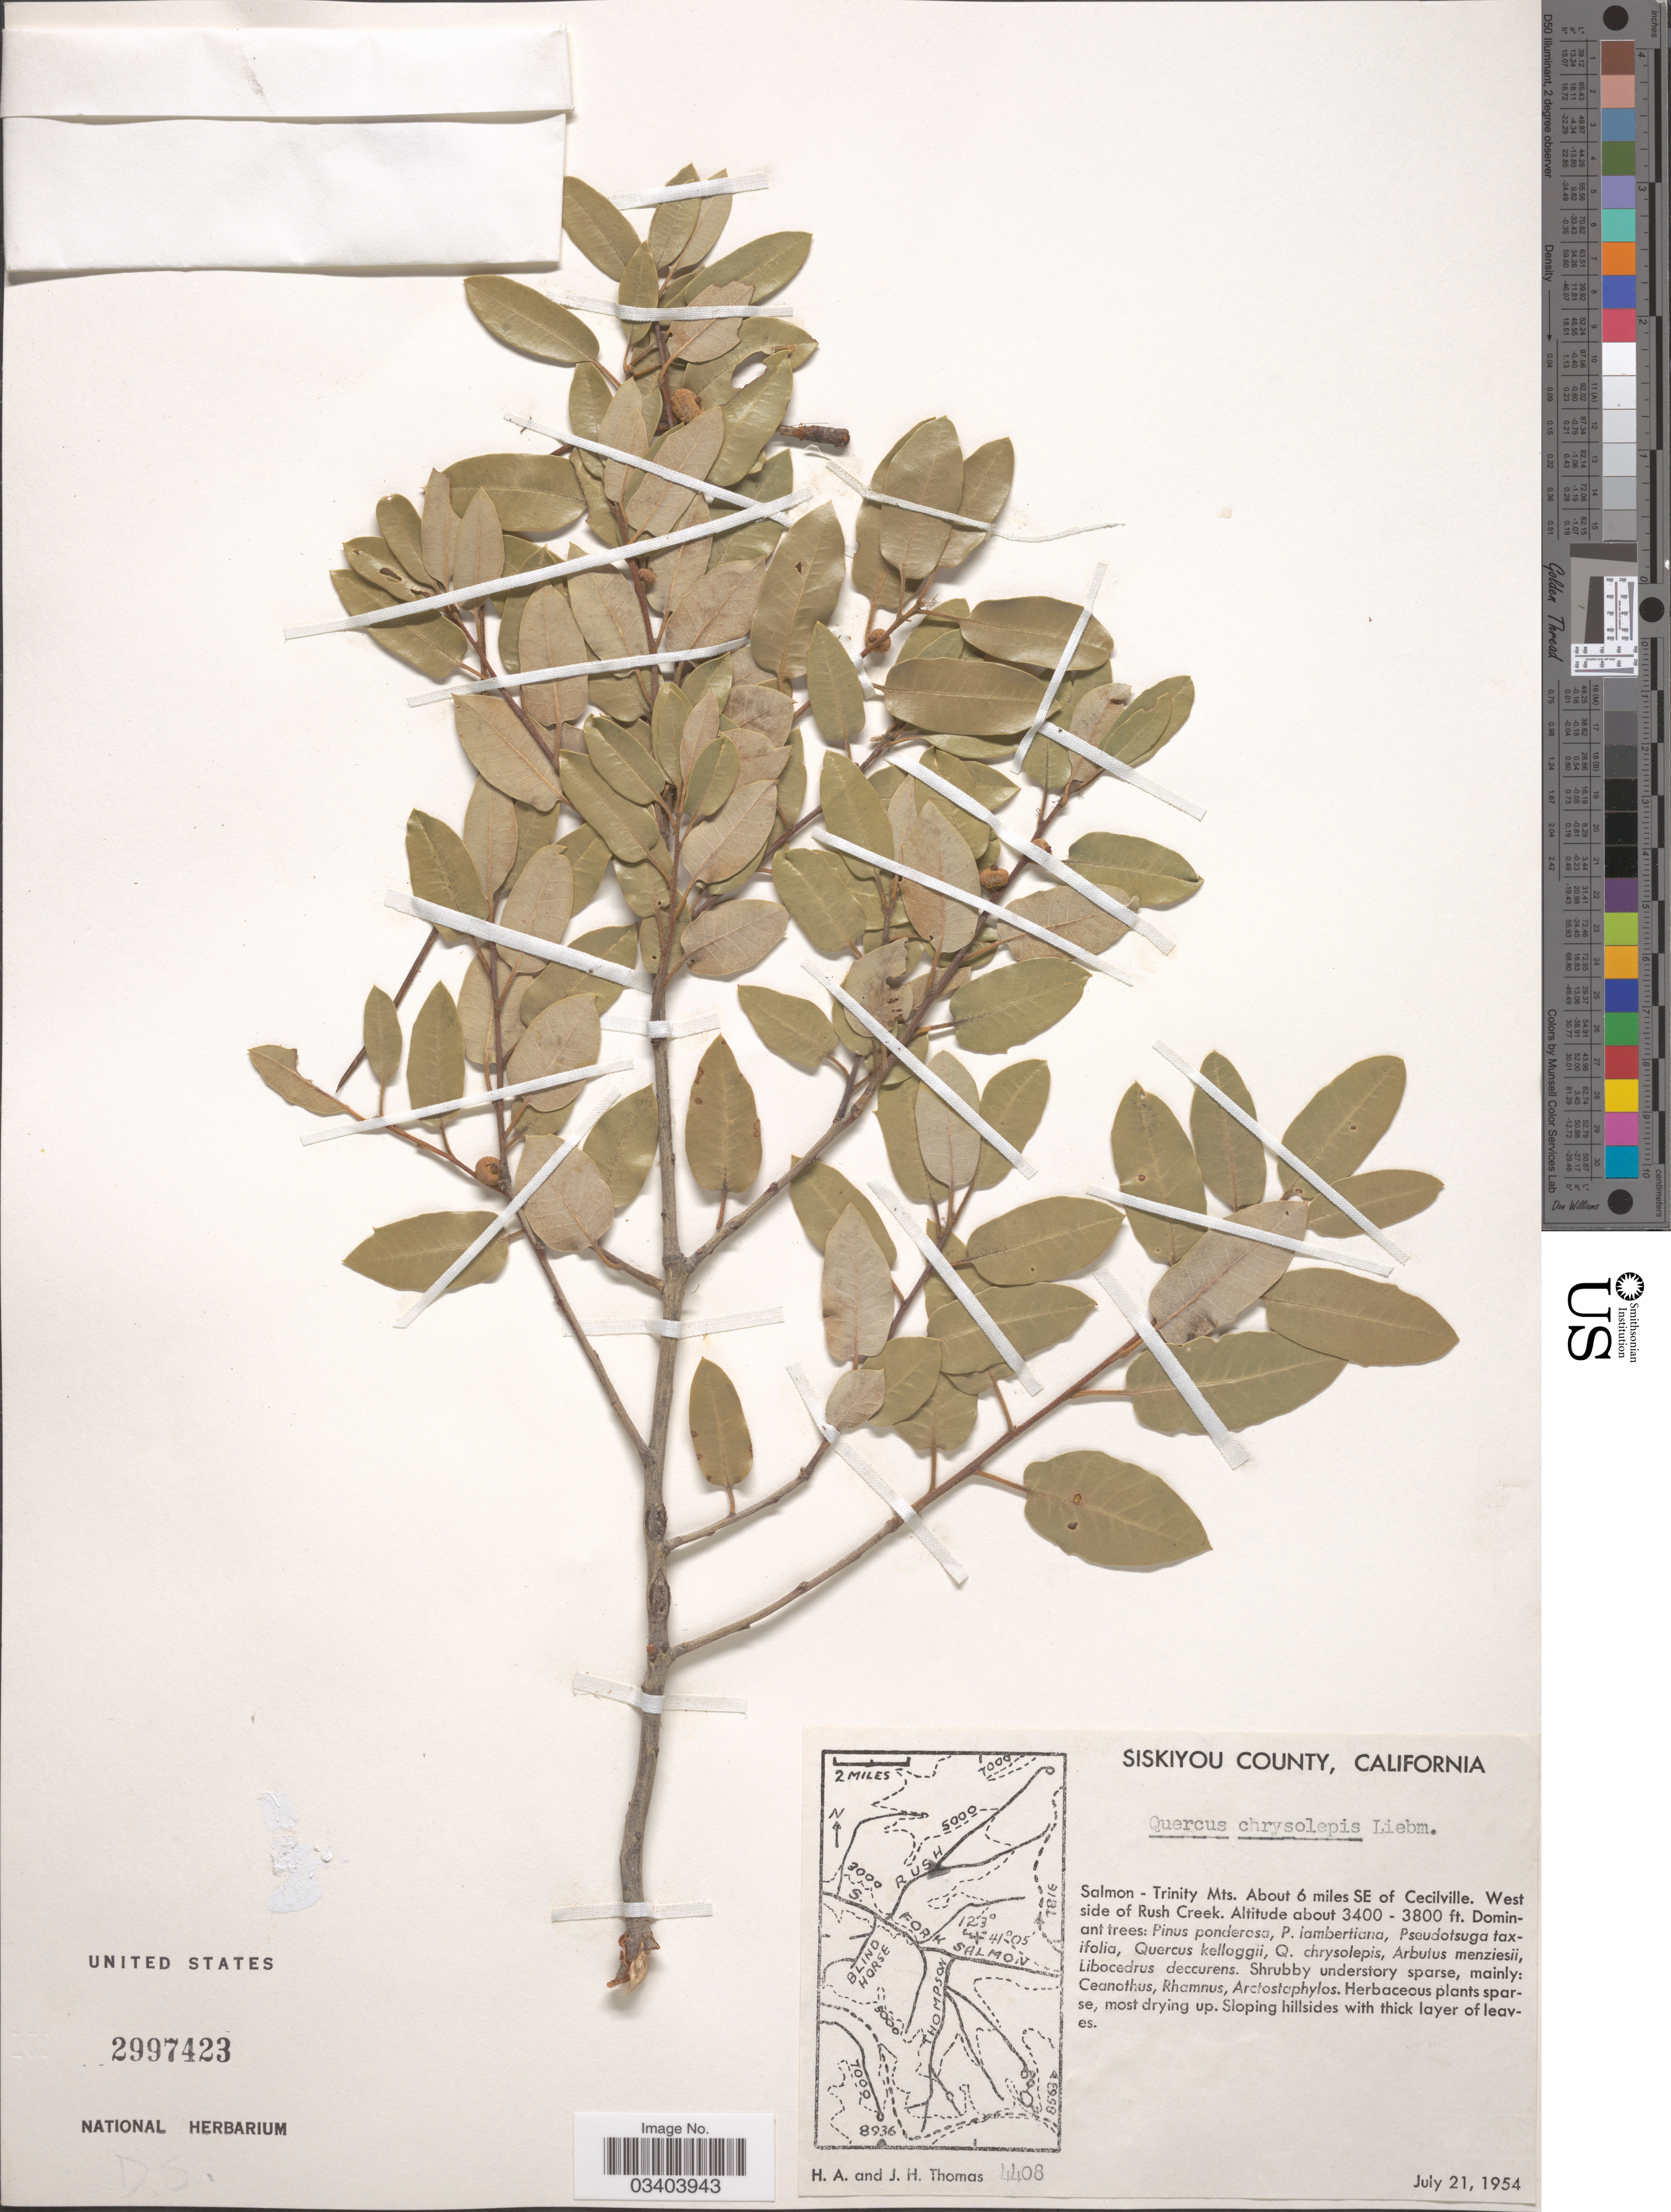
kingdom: Plantae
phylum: Tracheophyta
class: Magnoliopsida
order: Fagales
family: Fagaceae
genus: Quercus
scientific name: Quercus chrysolepis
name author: Liebm.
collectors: H. Thomas & J. H. Thomas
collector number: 4408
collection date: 1954-07-21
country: United States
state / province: California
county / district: Siskiyou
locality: Siskiyou County. Salmon - Trinity Mts. About 6 miles SE of Cecilville. West side of Rush Creek.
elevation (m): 1036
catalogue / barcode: US 2997423